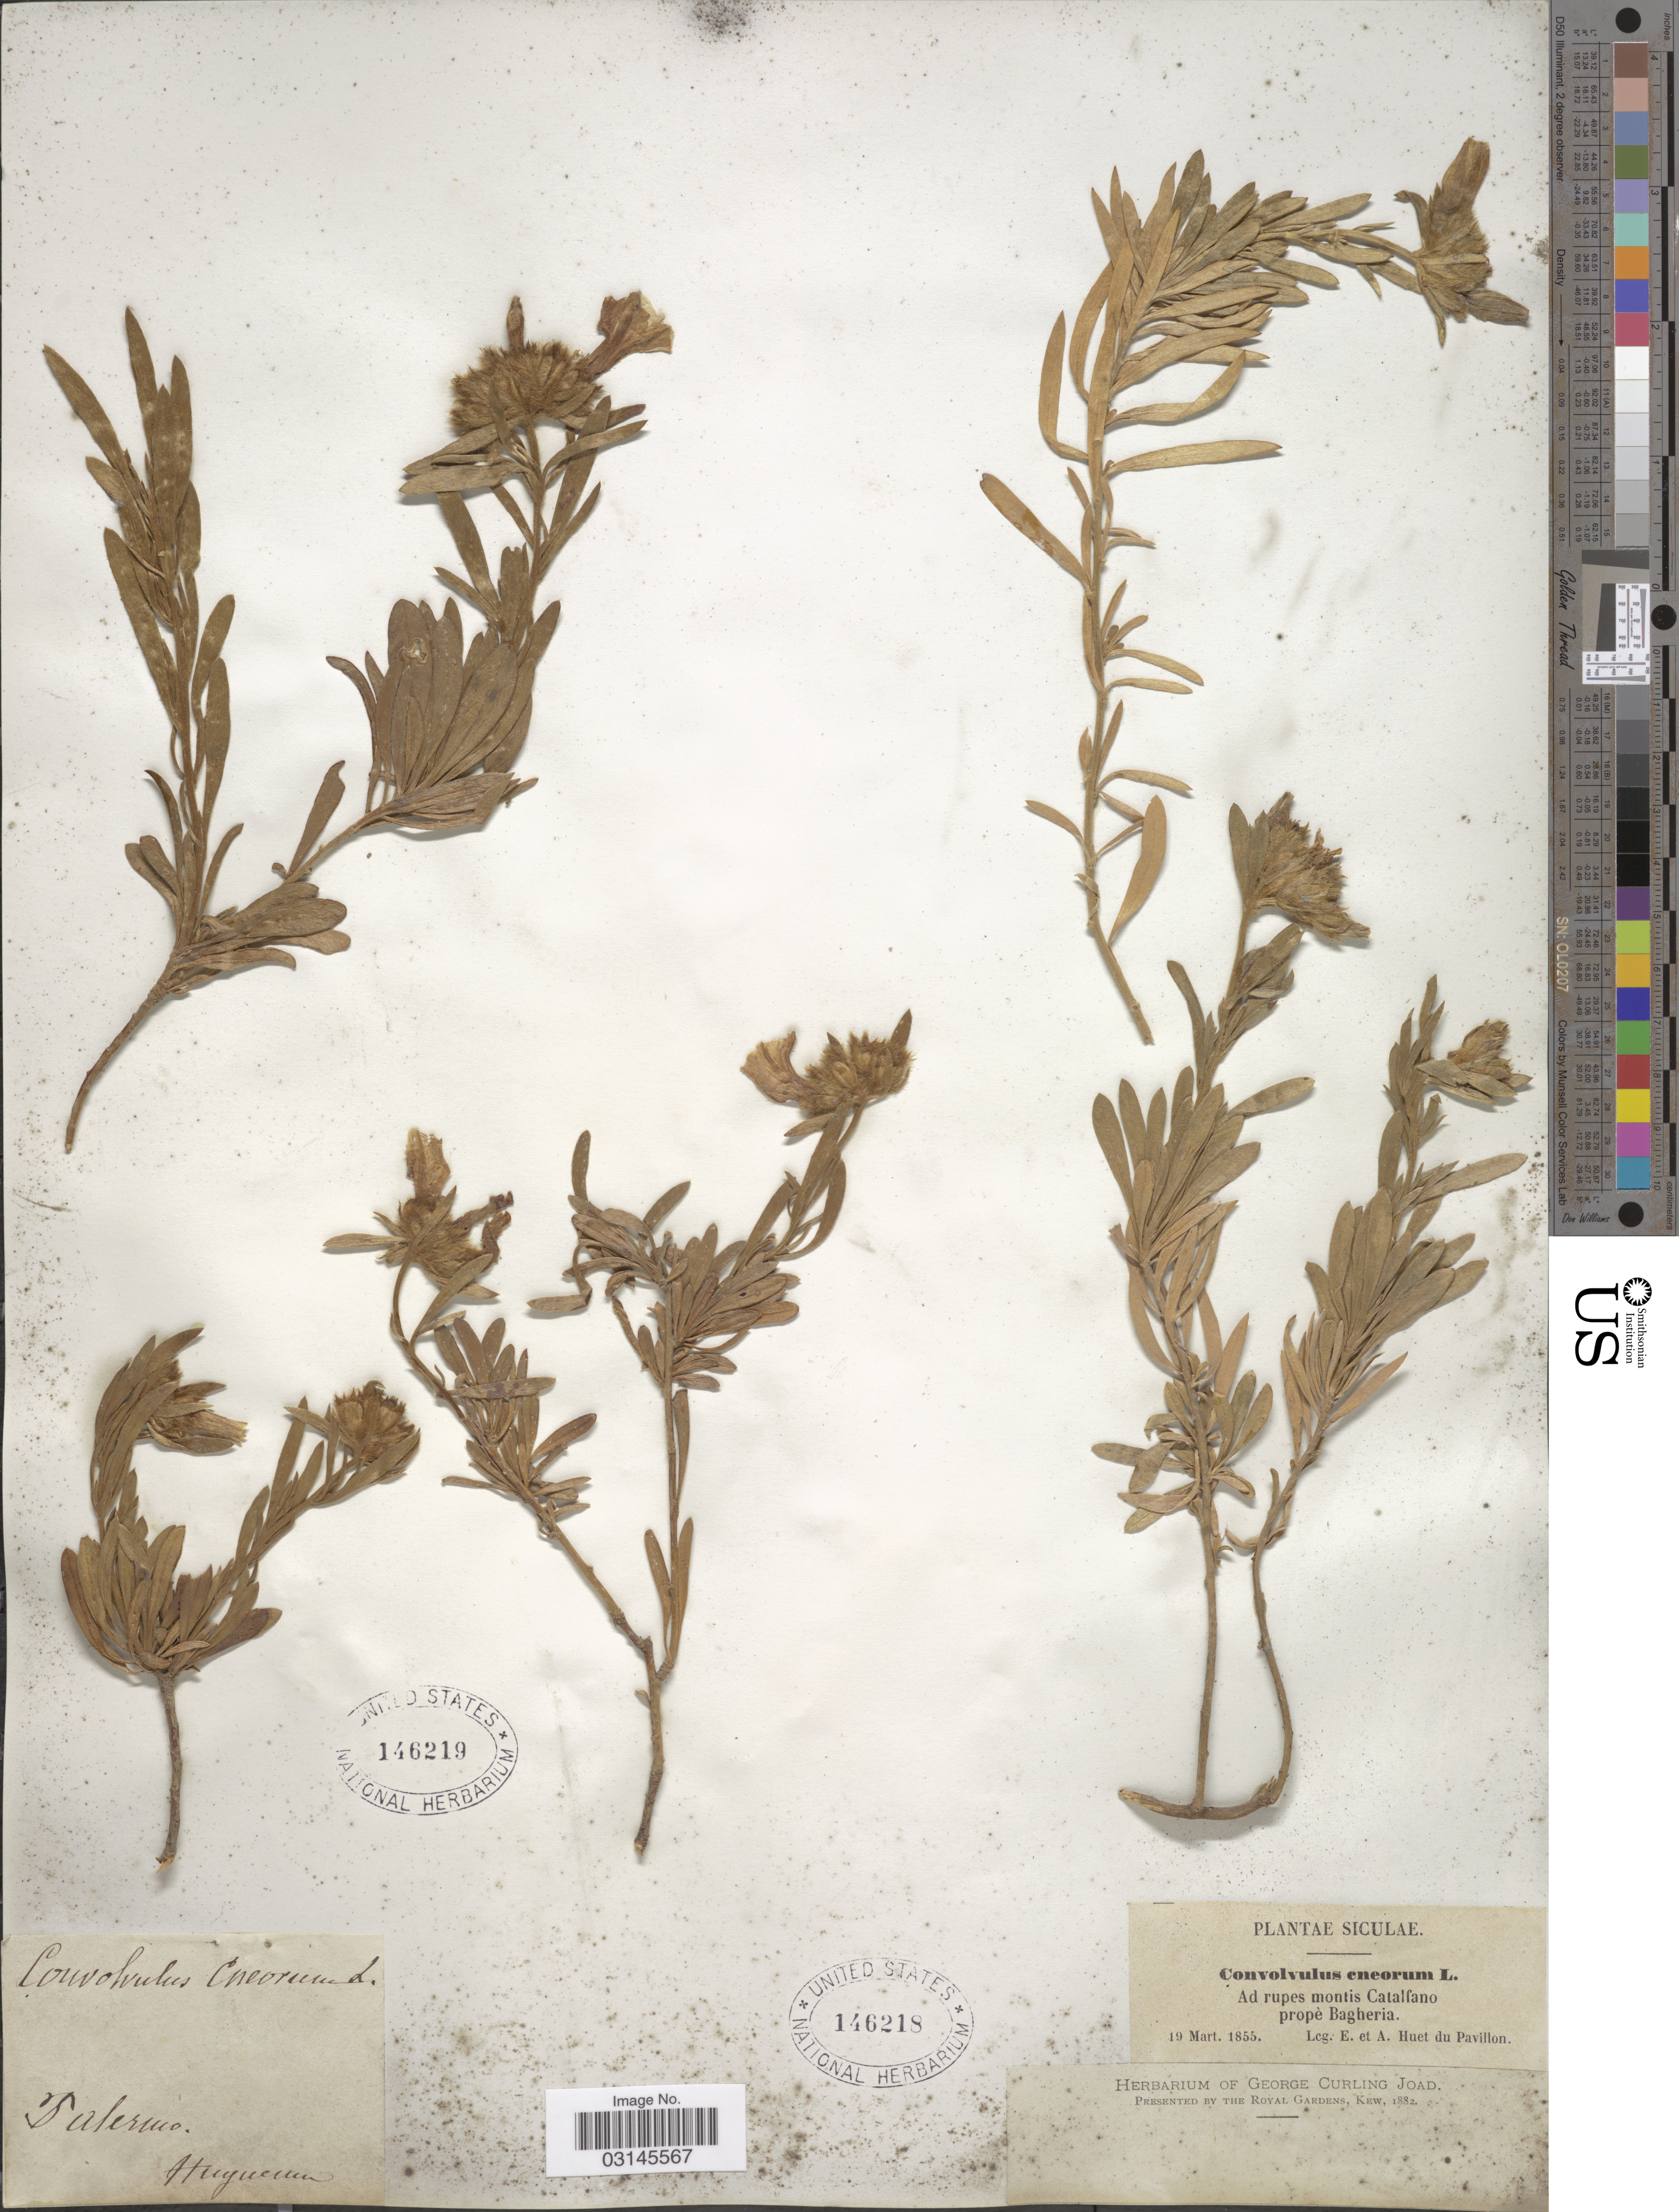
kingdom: Plantae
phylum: Tracheophyta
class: Magnoliopsida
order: Solanales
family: Convolvulaceae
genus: Convolvulus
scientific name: Convolvulus cneorum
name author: L.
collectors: Huguenin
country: Italy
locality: Palermo.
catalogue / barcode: US 146219